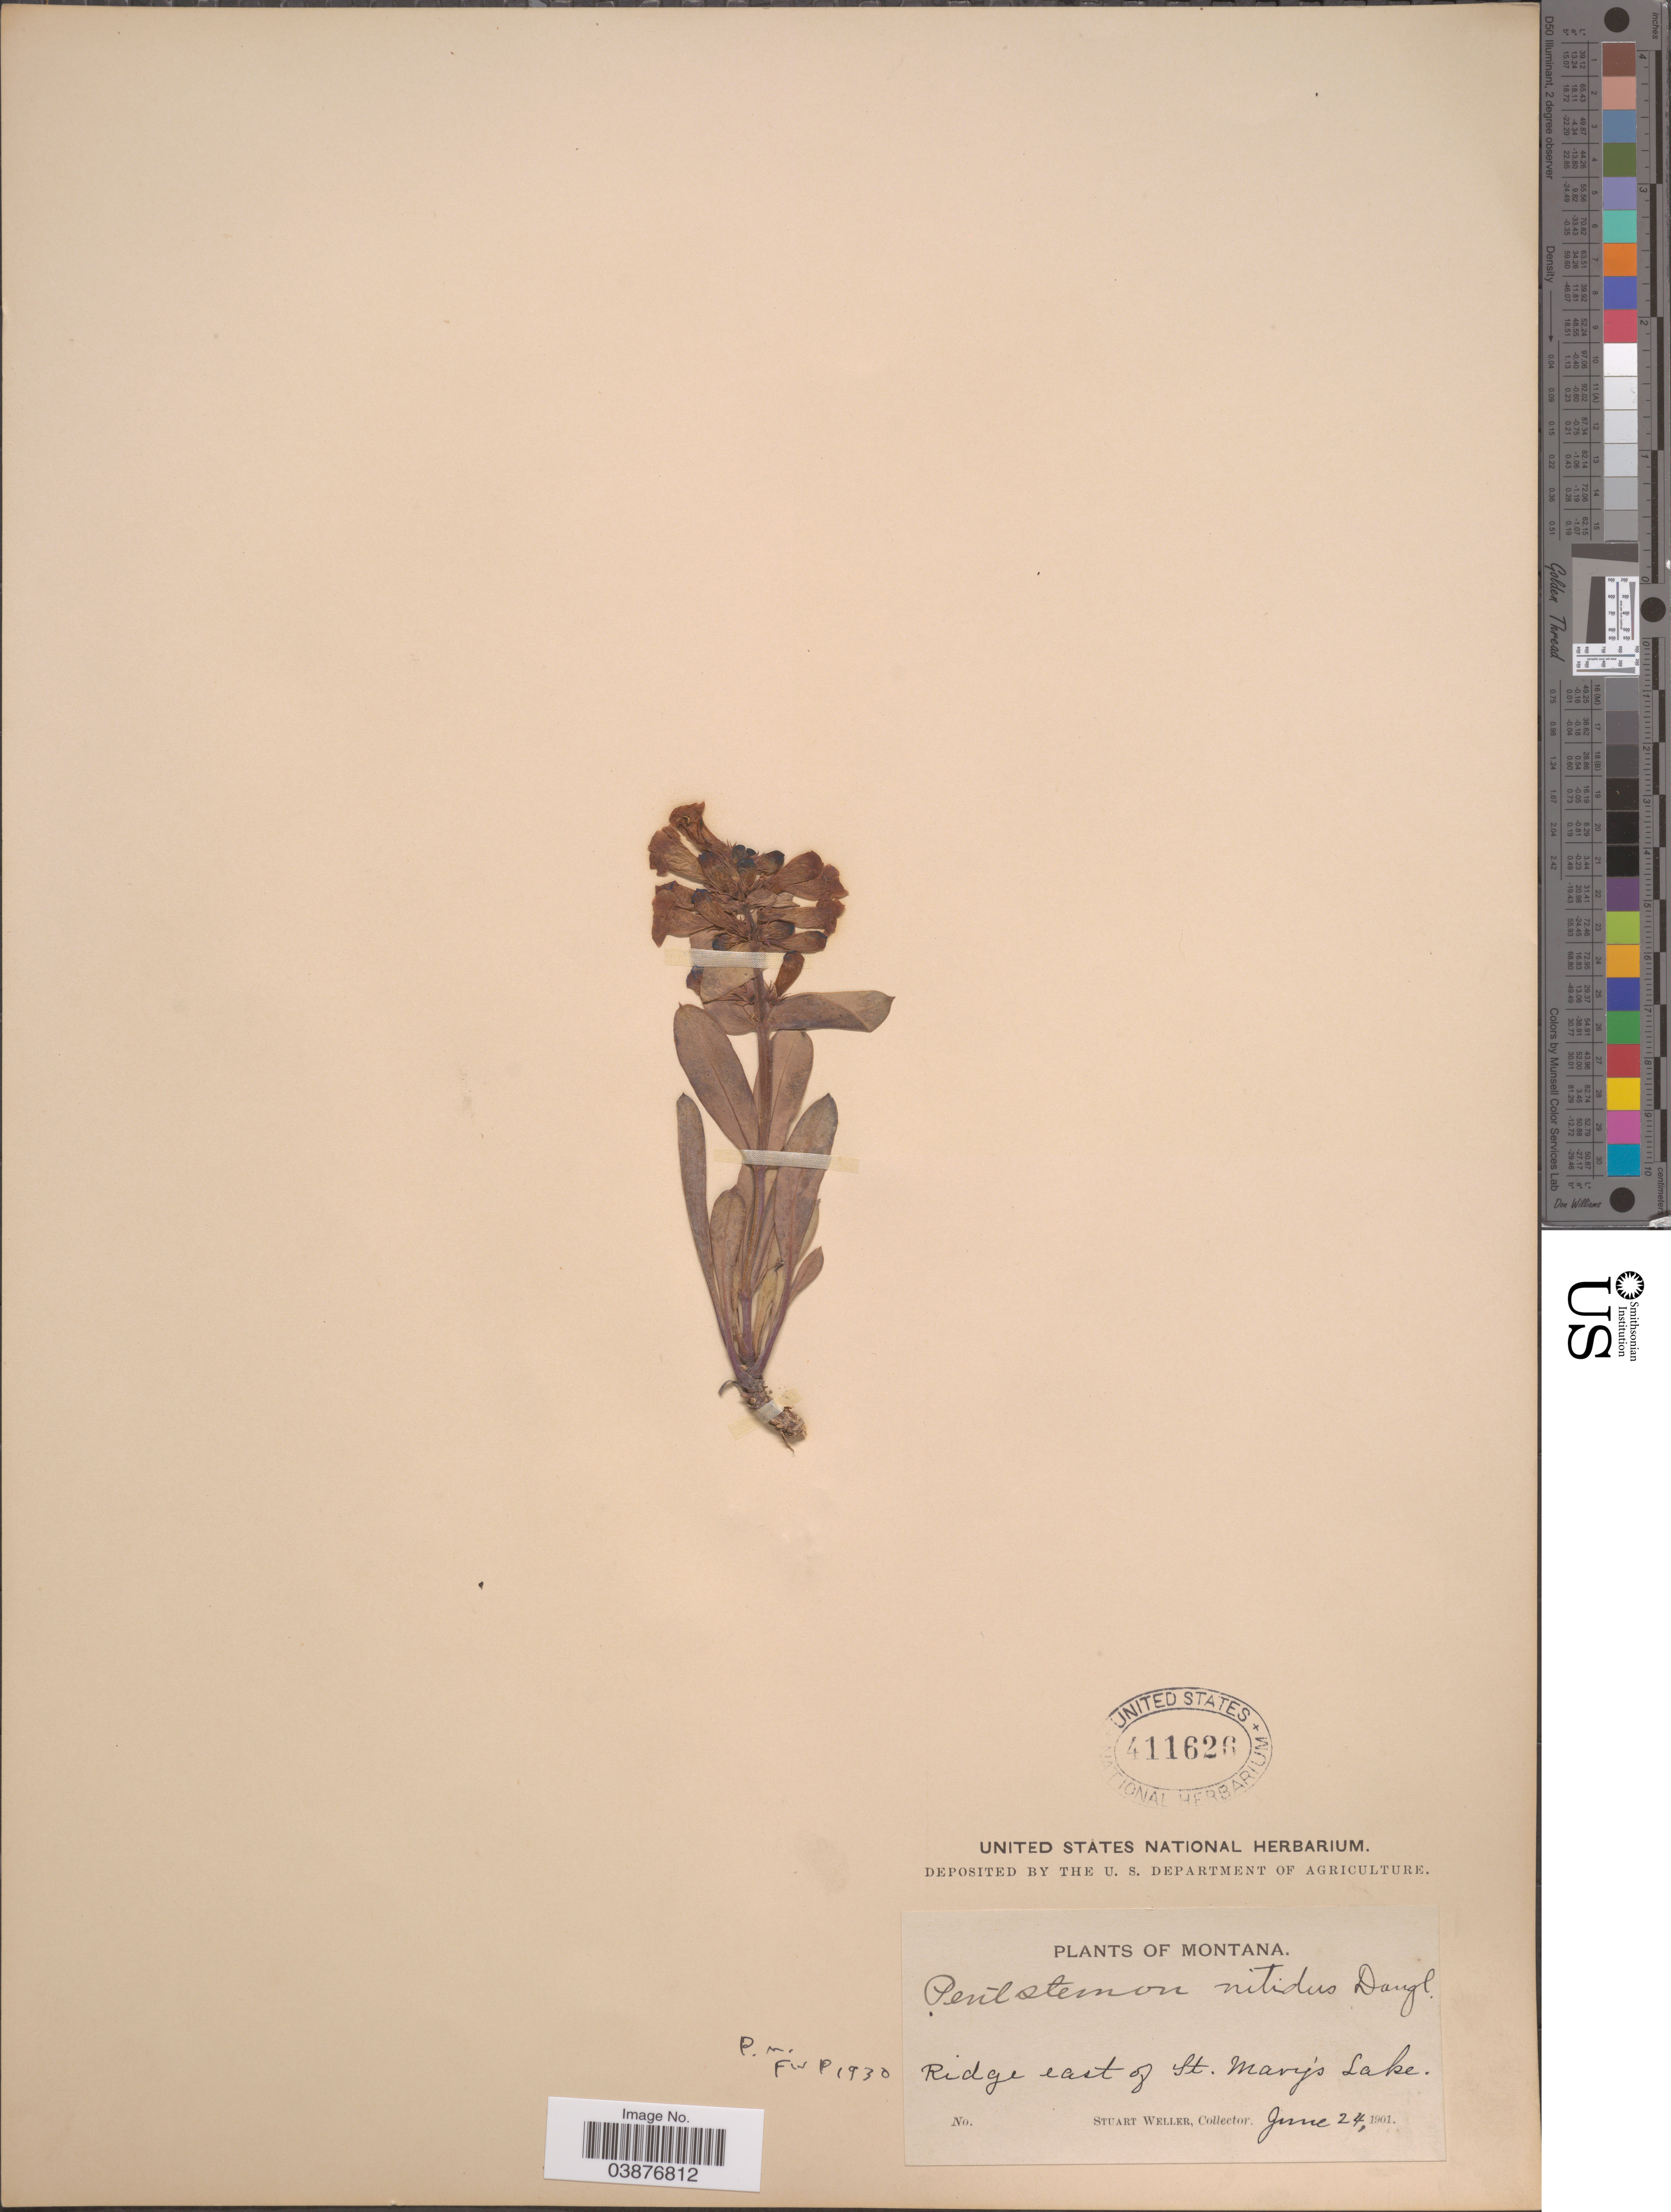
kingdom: Plantae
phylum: Tracheophyta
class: Magnoliopsida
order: Lamiales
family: Plantaginaceae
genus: Penstemon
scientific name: Penstemon nitidus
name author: Douglas ex Benth.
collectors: S. Weller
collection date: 1901-06-24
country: United States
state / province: Montana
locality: Ridge east of St. Mary's Lake.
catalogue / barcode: US 411626